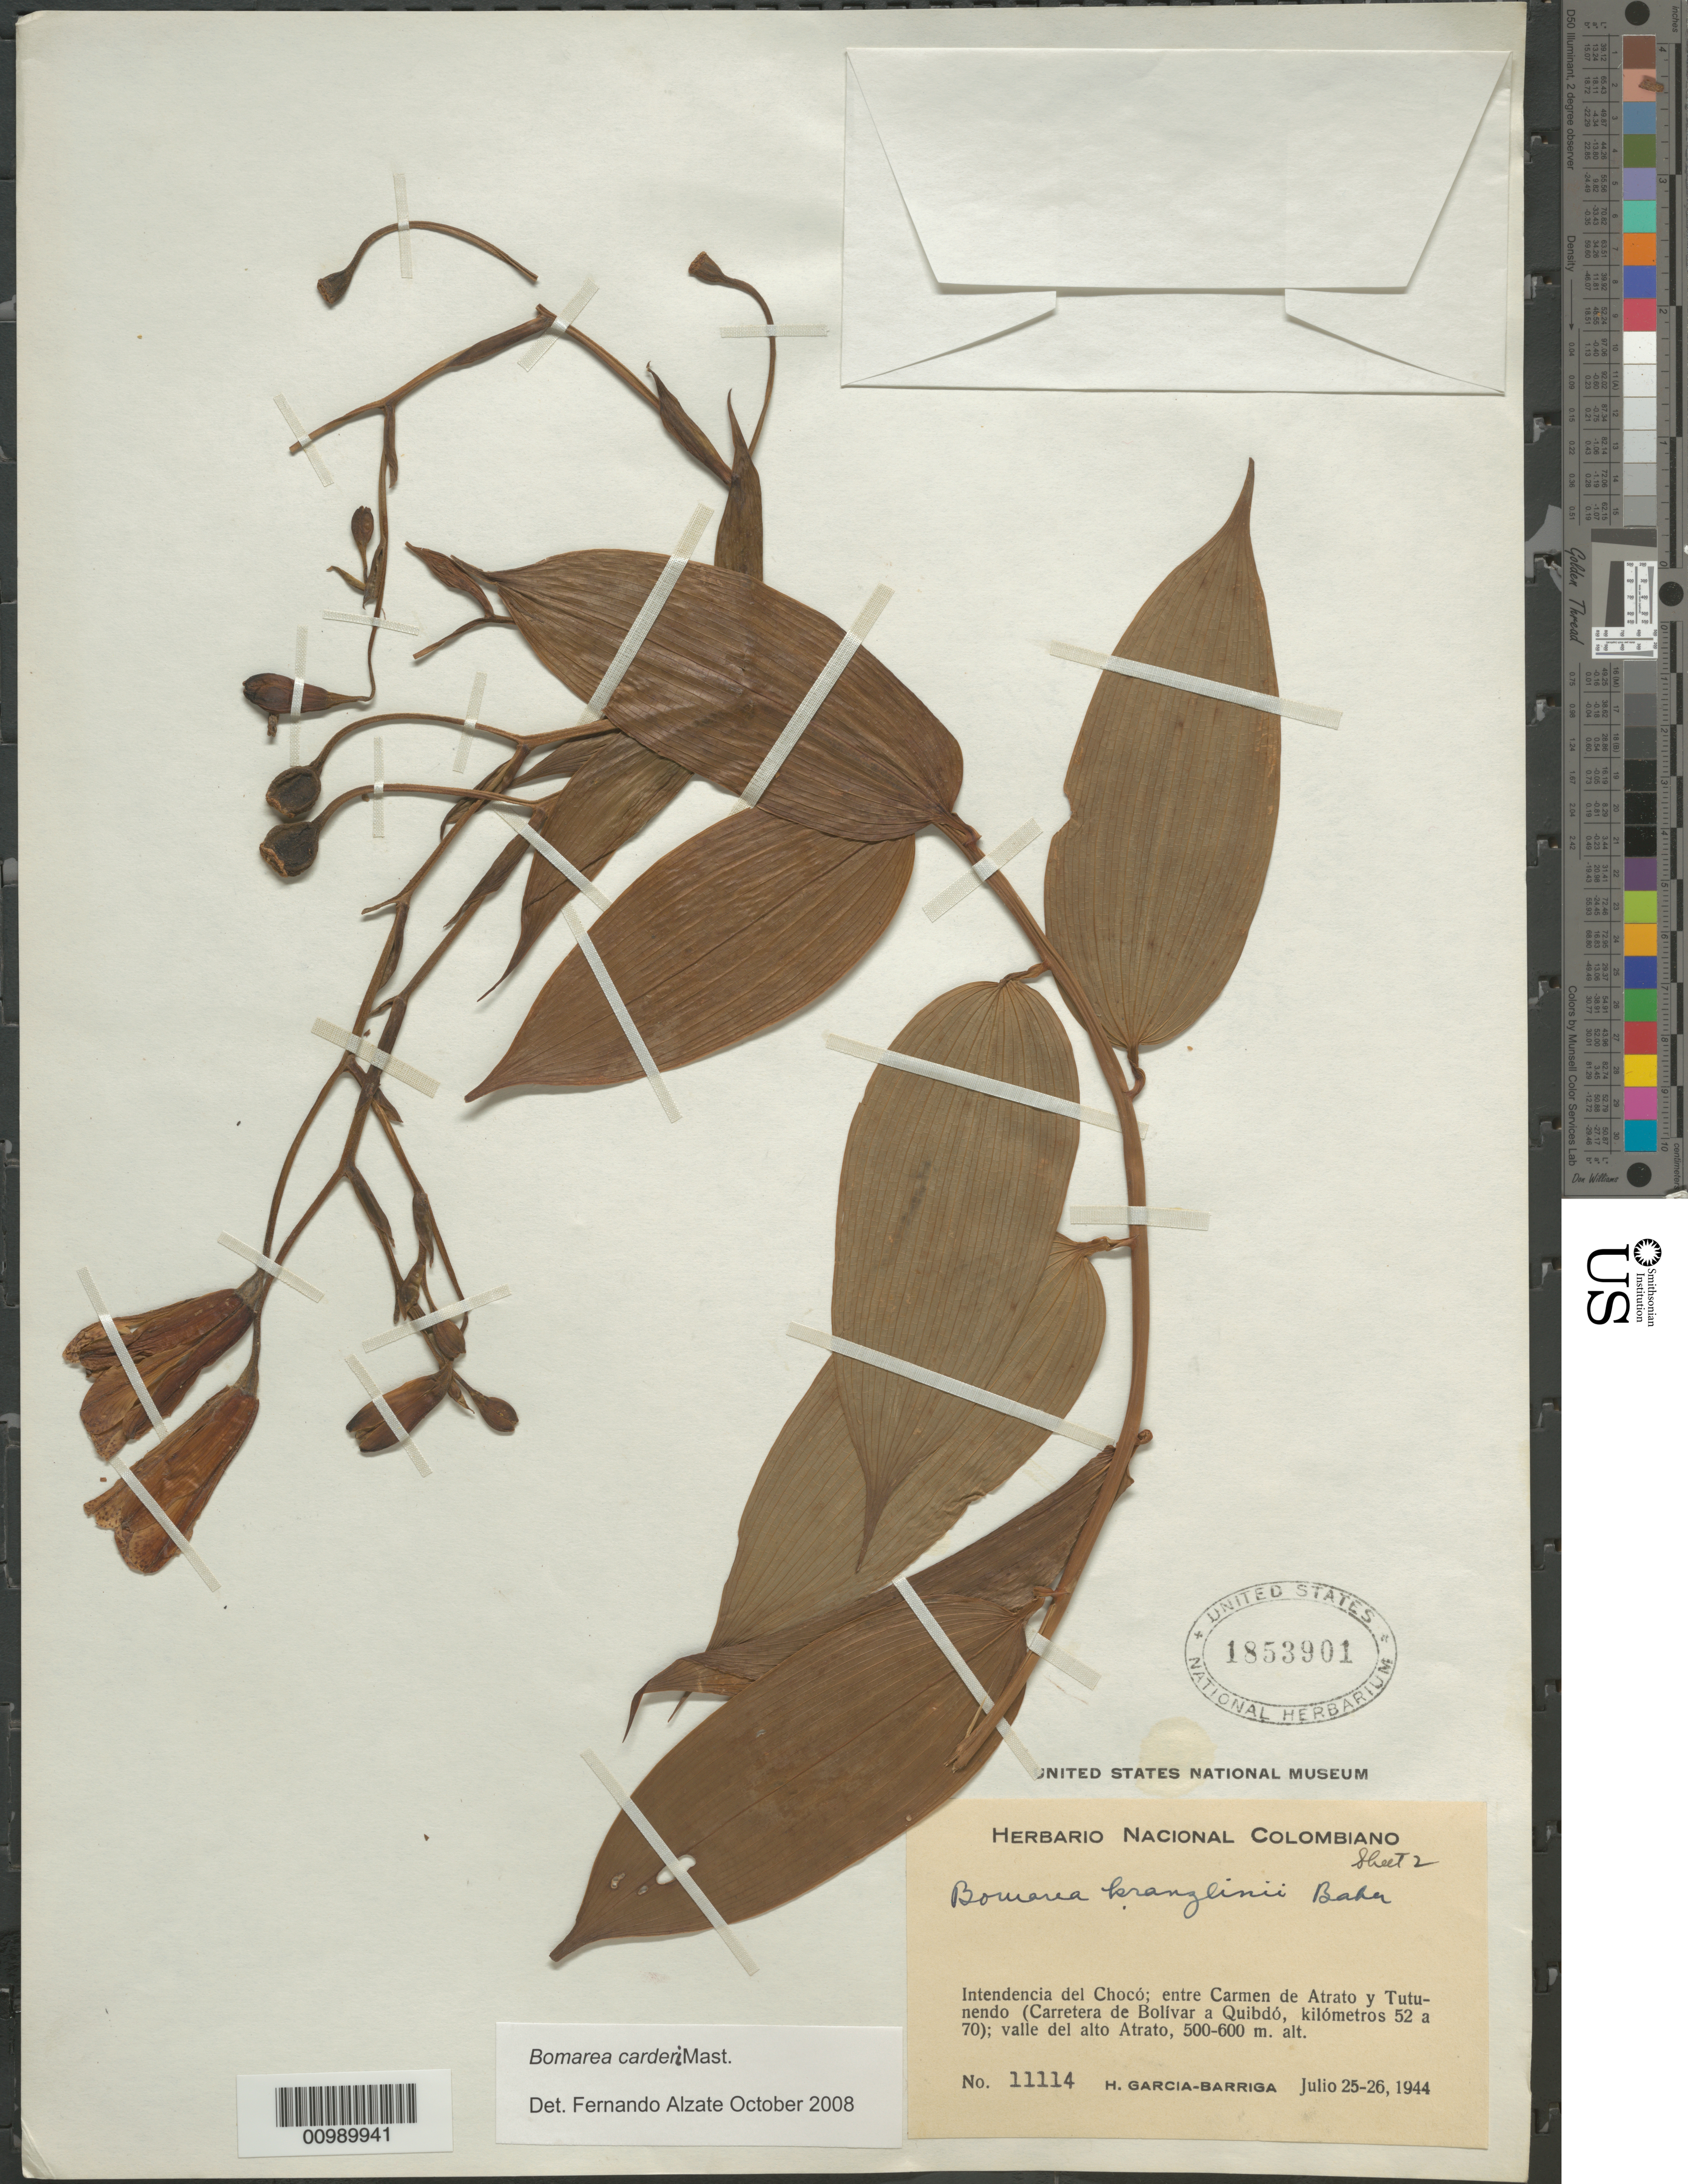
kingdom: Plantae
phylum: Tracheophyta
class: Liliopsida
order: Liliales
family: Alstroemeriaceae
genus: Bomarea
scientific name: Bomarea carderi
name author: Mast.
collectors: H. García Barriga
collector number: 11114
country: Colombia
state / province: Chocó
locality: Between Carmen de Atrato and Tutunendo, Carretera de Bolivar a Quibdo.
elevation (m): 500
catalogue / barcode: US 1853901